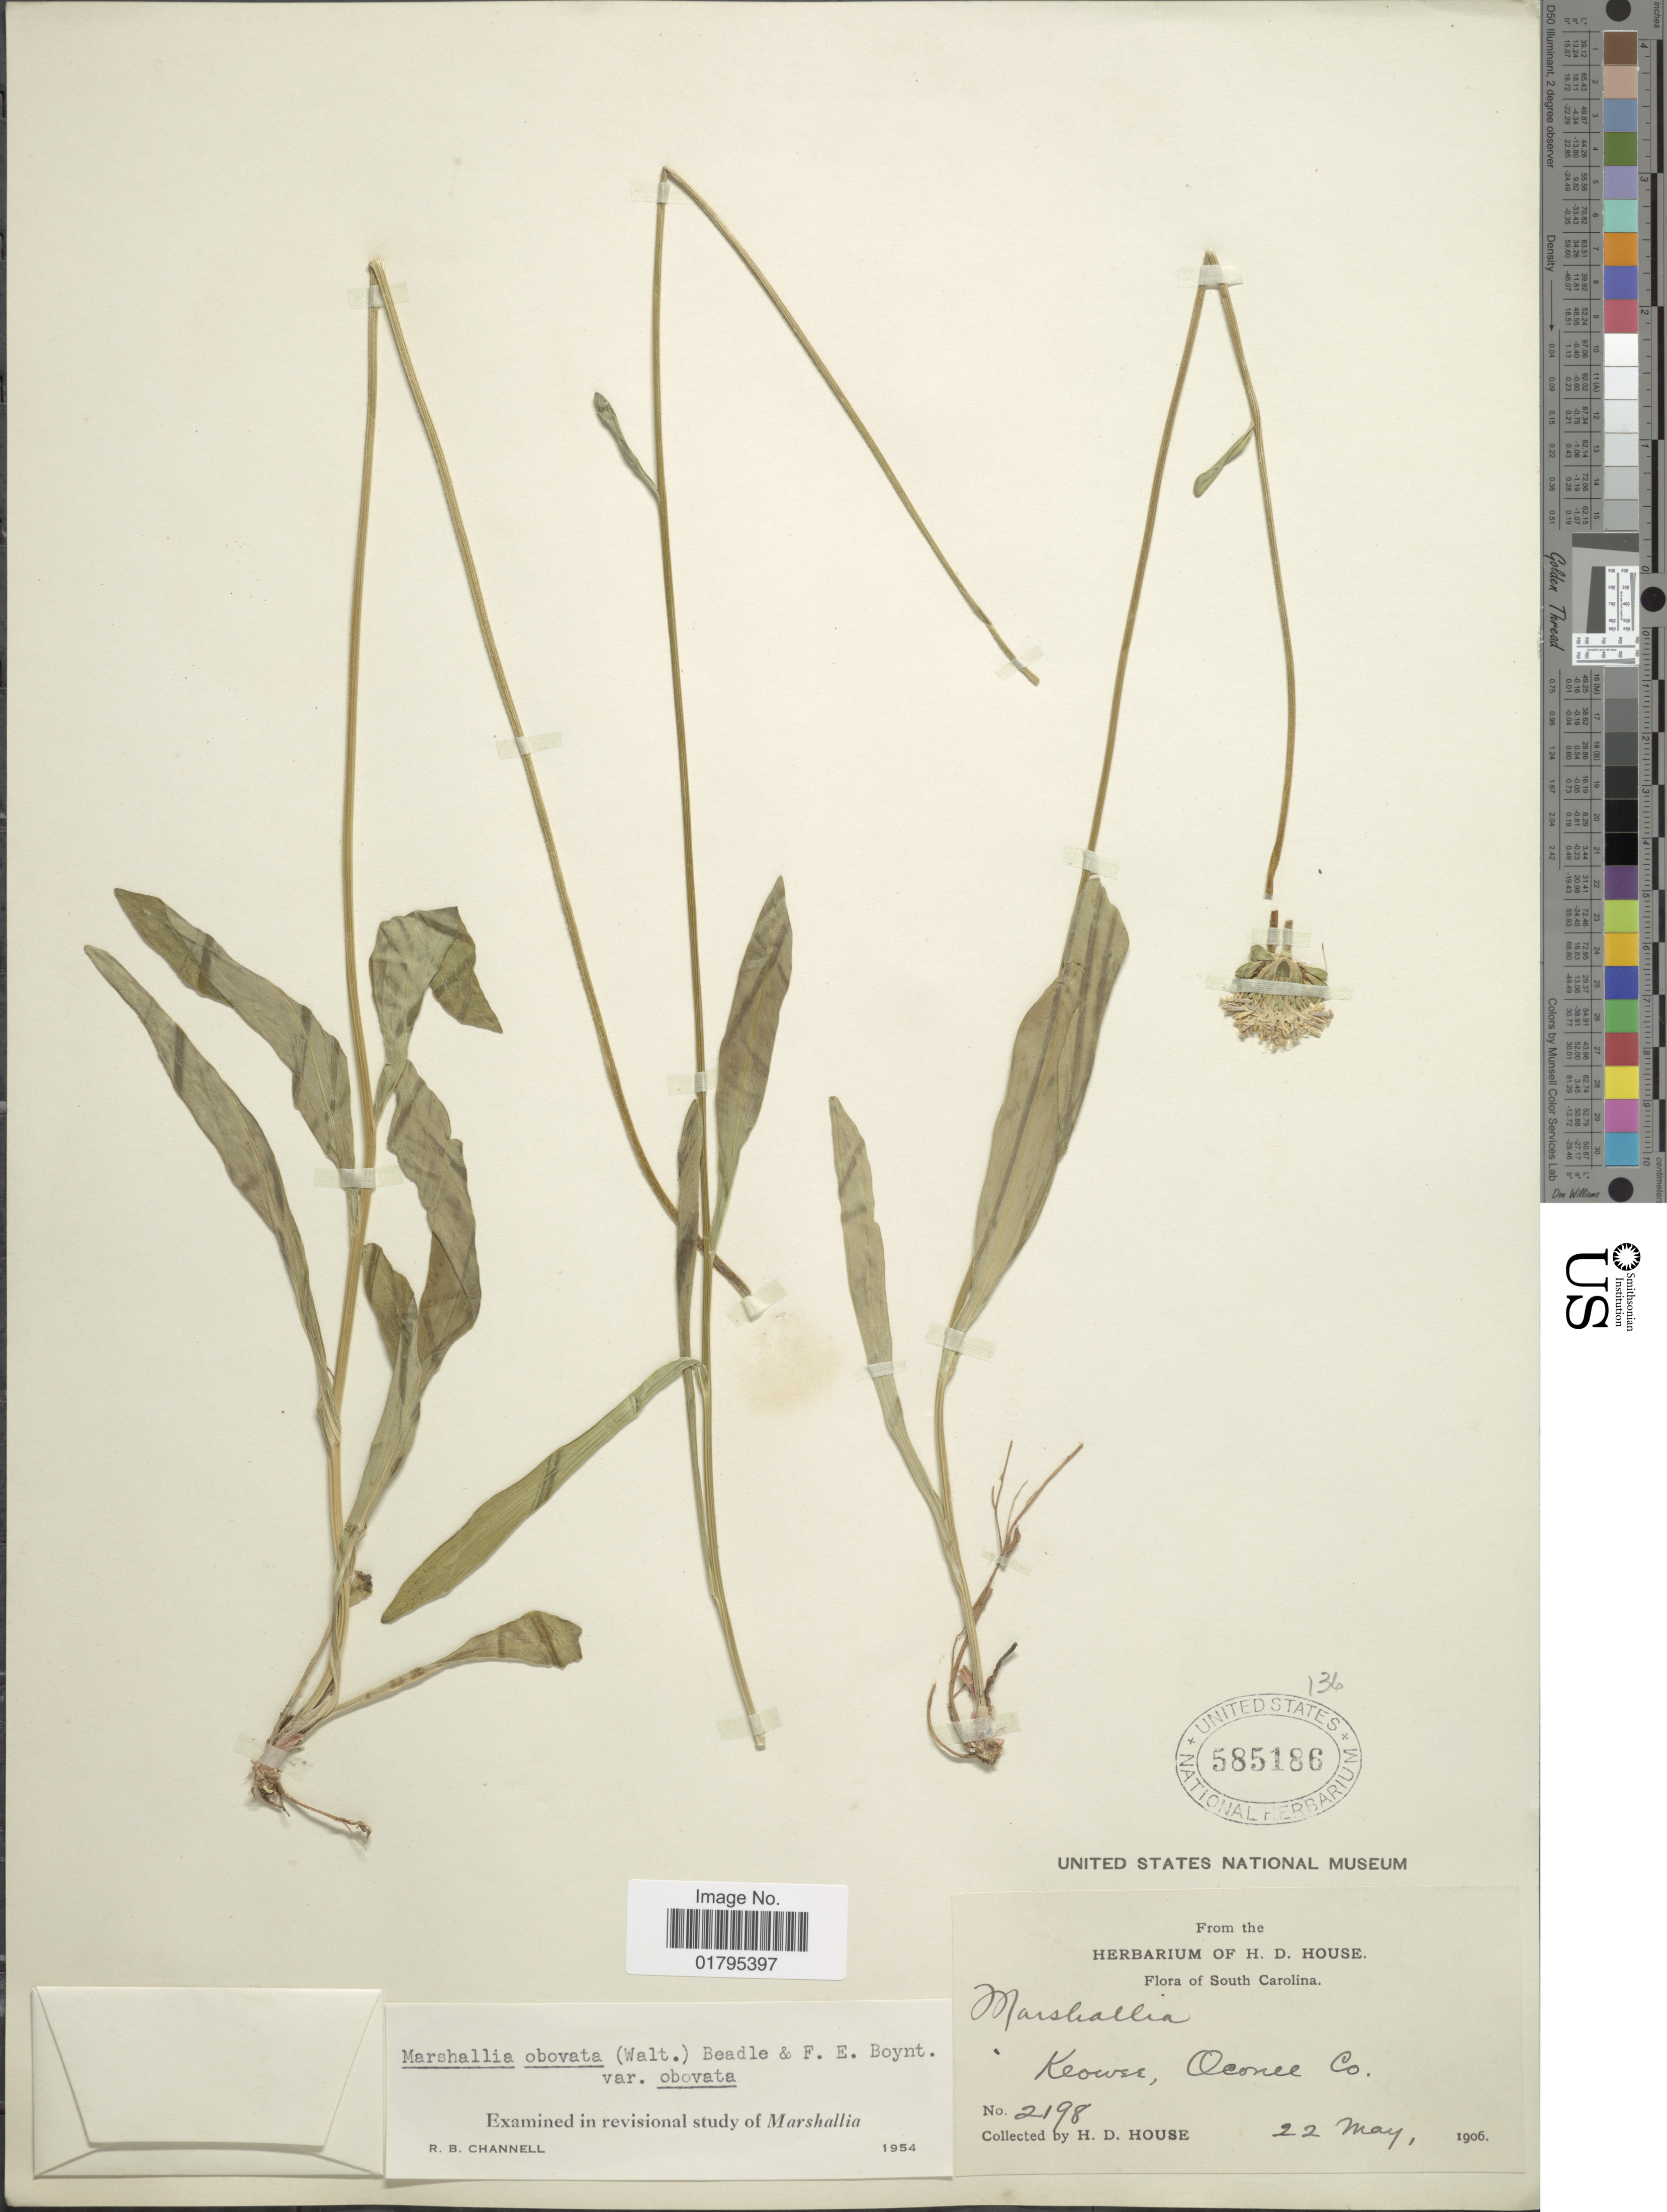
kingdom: Plantae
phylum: Tracheophyta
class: Magnoliopsida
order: Asterales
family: Asteraceae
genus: Marshallia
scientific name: Marshallia obovata var. obovata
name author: (Walter) Beadle & F.E. Boynton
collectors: H. D. House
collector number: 2198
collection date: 1906-05-22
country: United States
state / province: South Carolina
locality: Keowee, Oconee Co,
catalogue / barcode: US 585186